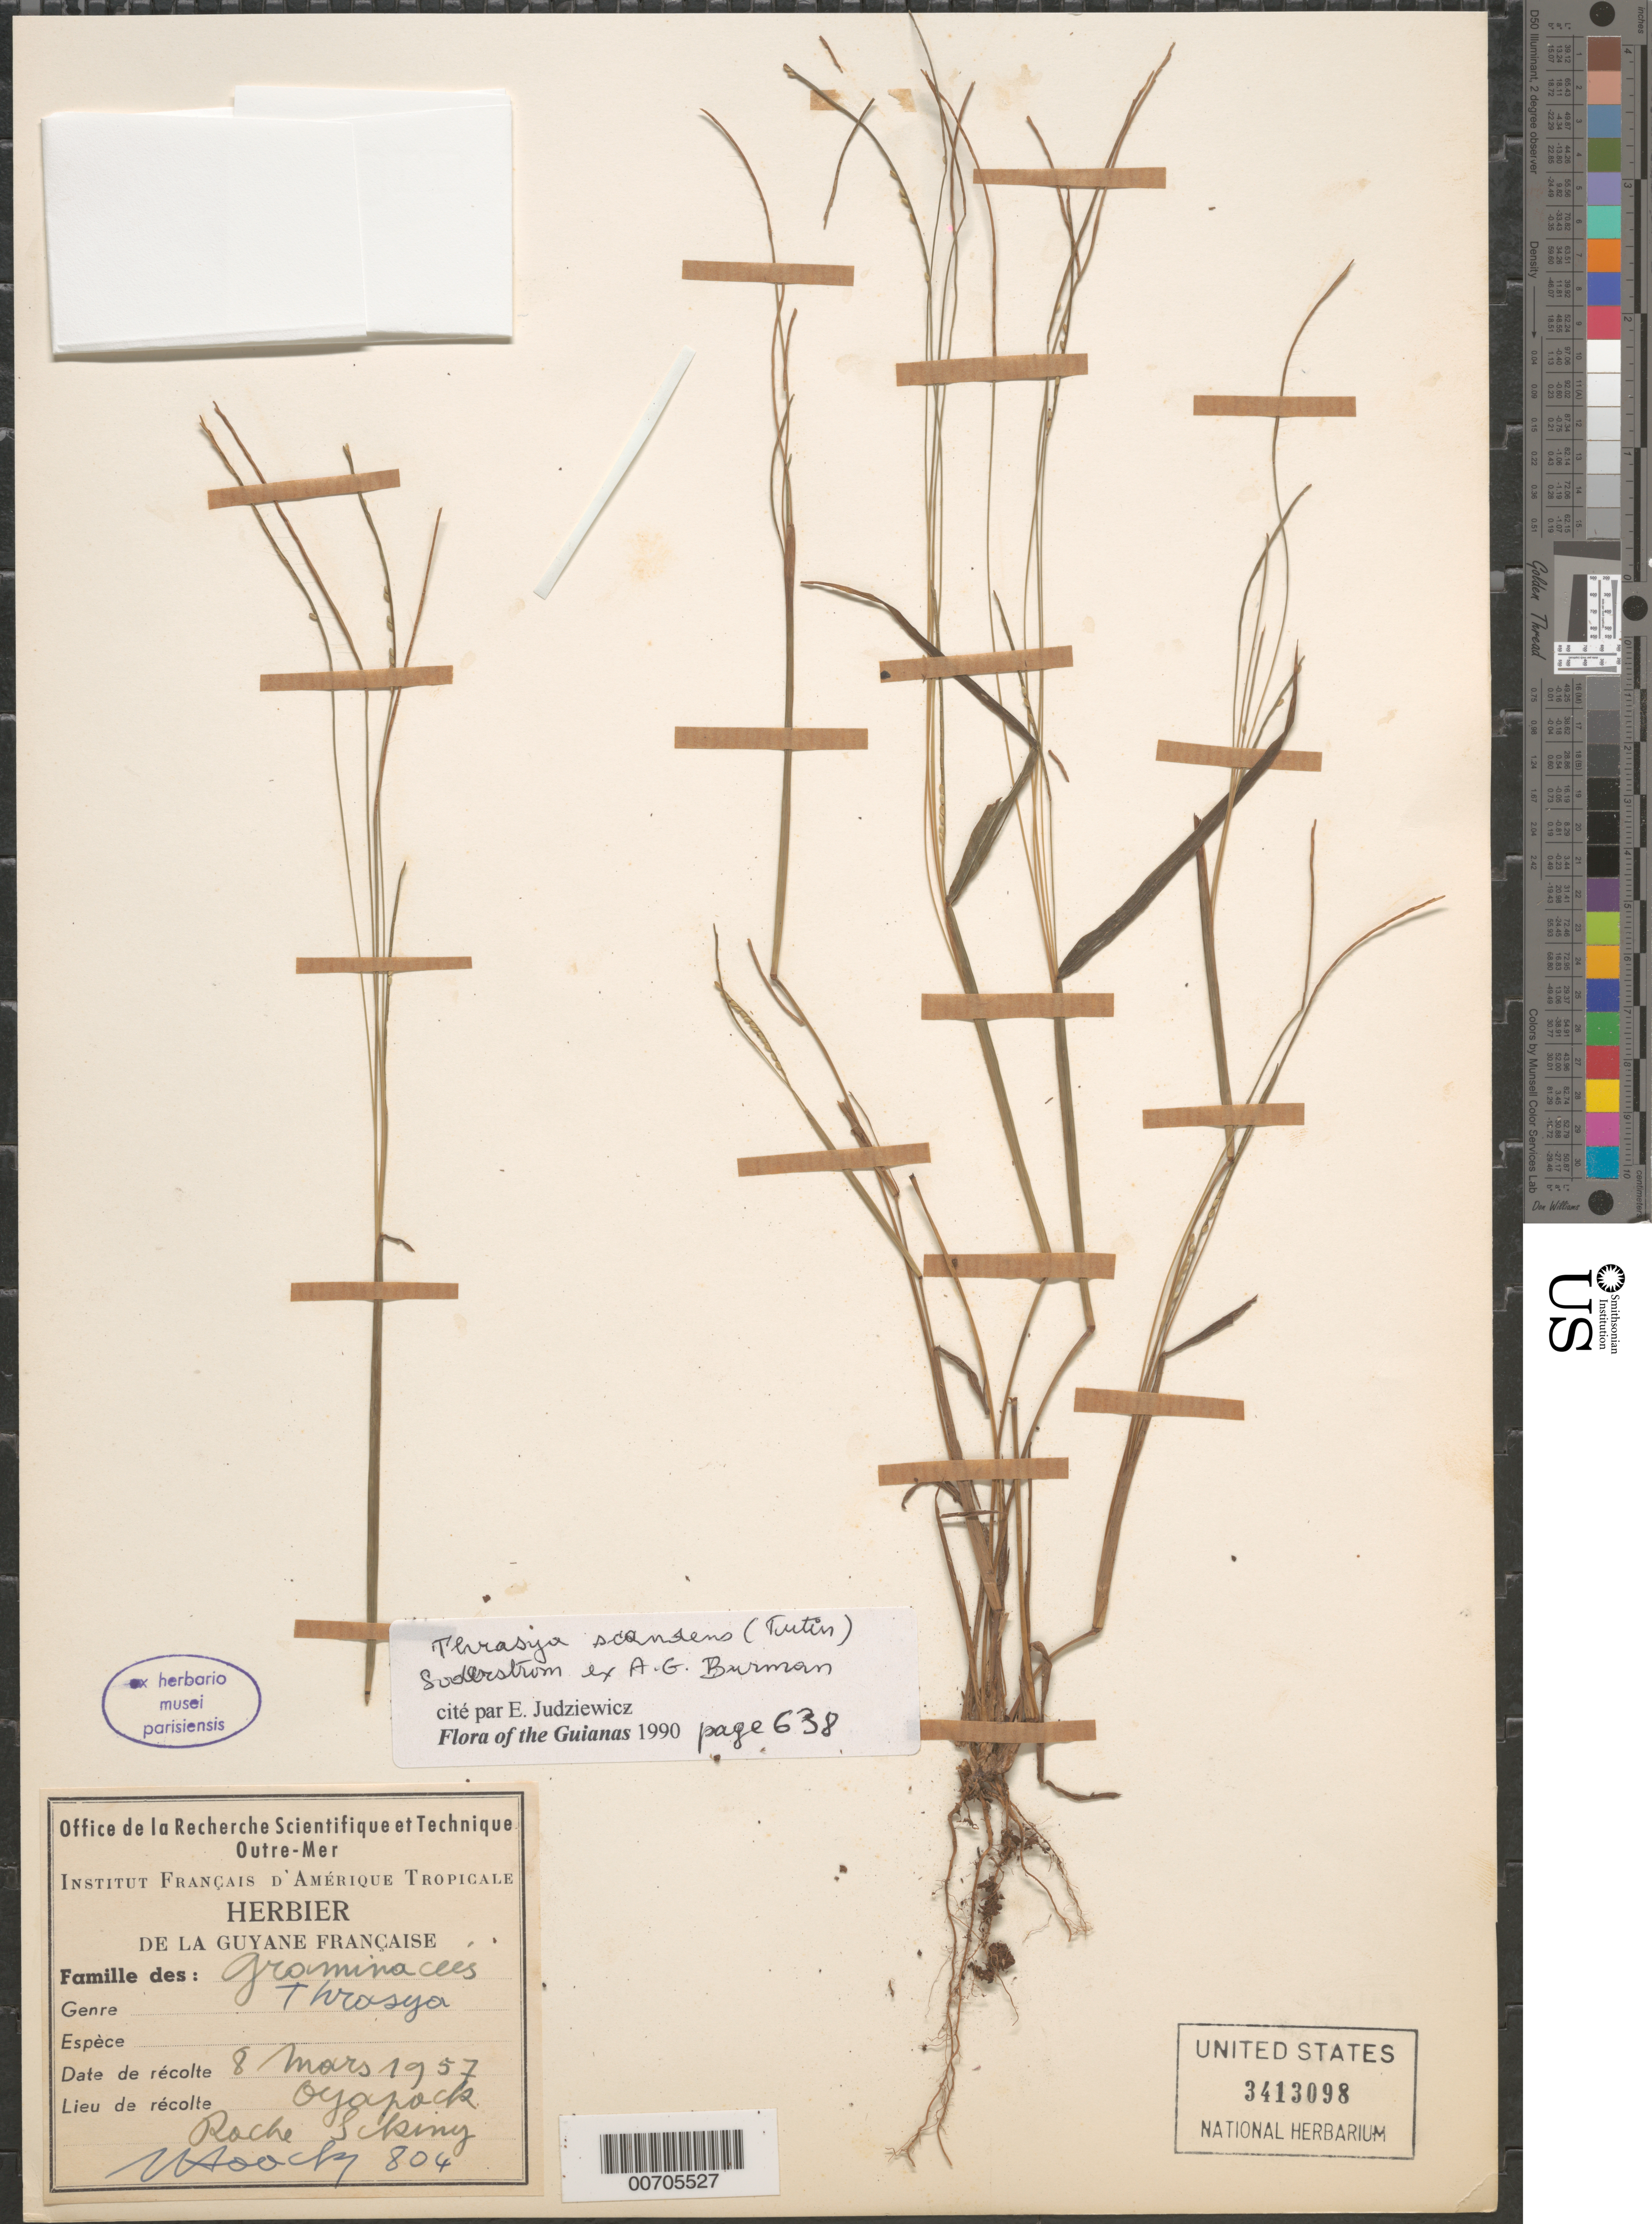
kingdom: Plantae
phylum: Tracheophyta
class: Liliopsida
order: Poales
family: Poaceae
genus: Paspalum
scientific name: Paspalum scandens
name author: Tutin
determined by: Denham, --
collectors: J. Hoock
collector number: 804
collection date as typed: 8-Mar-57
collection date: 1957-03-08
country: French Guiana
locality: Oyapock, Chemin Roche Sikiny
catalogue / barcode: US 3413098